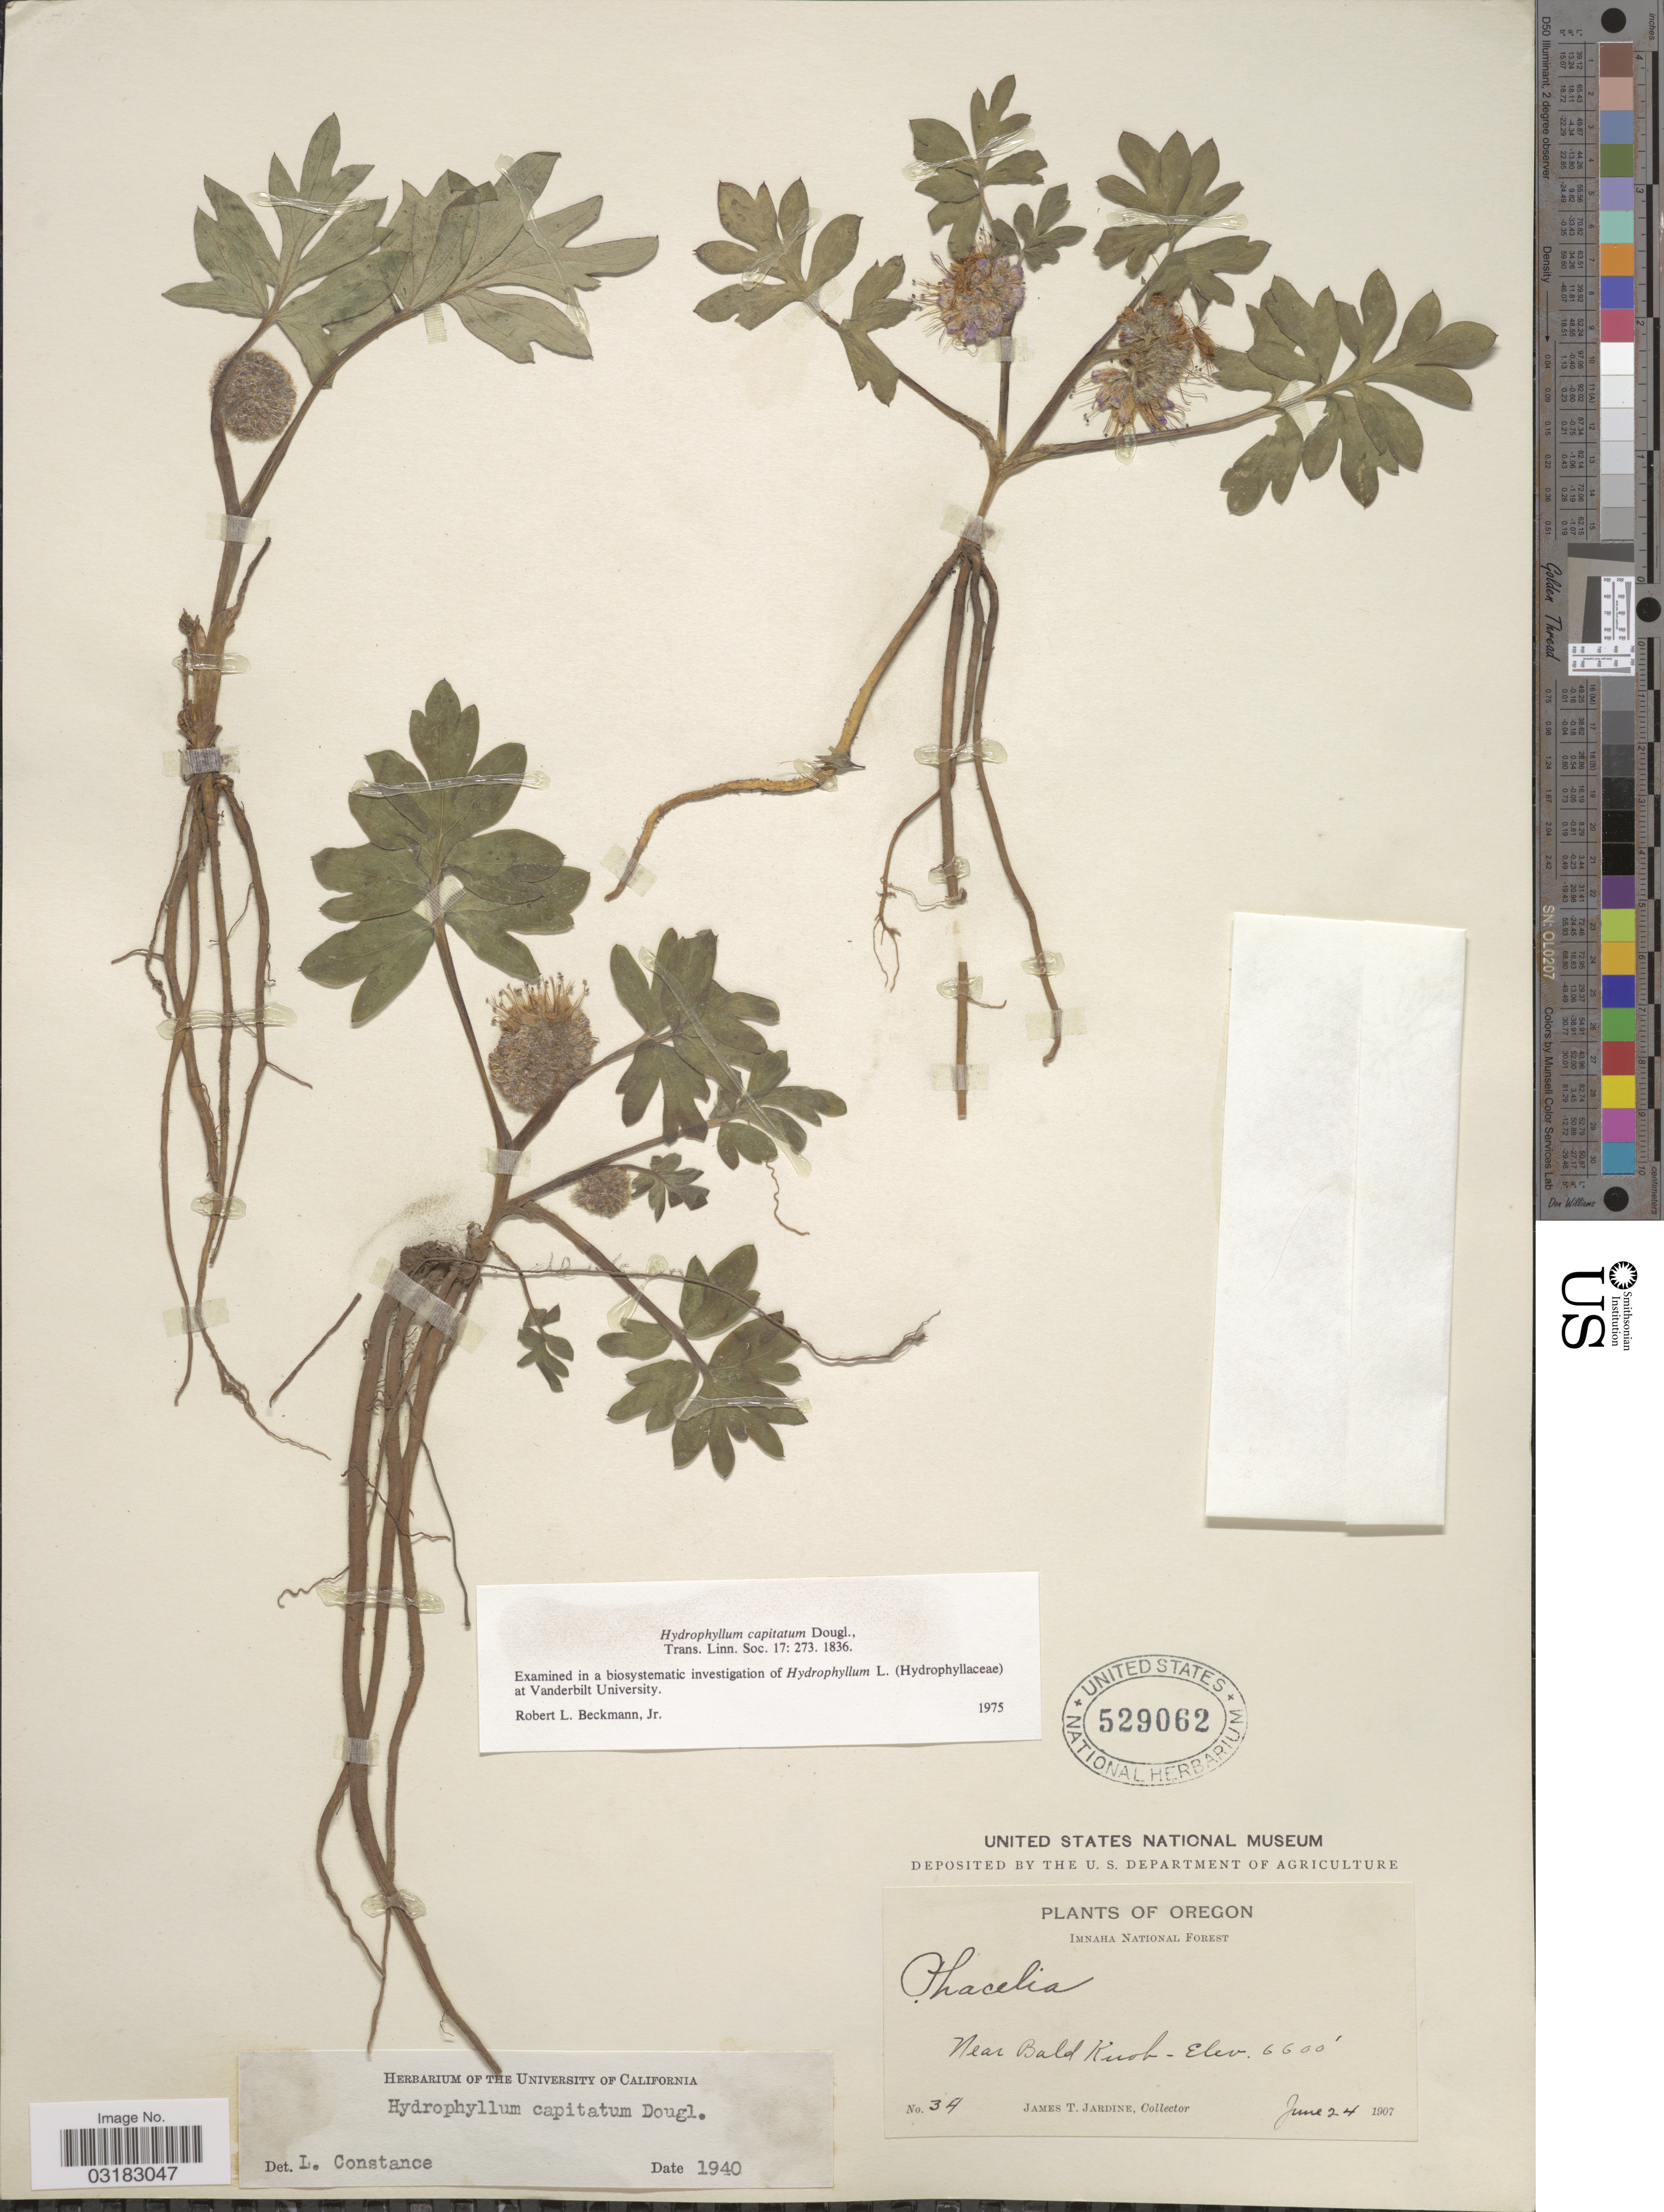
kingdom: Plantae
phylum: Tracheophyta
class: Magnoliopsida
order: Boraginales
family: Hydrophyllaceae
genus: Hydrophyllum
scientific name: Hydrophyllum capitatum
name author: Douglas ex Benth.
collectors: J. T. Jardine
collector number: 34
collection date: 1907-06-24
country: United States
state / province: Oregon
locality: Imnaha National Forest. Near Bald Knob.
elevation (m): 2012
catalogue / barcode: US 529062